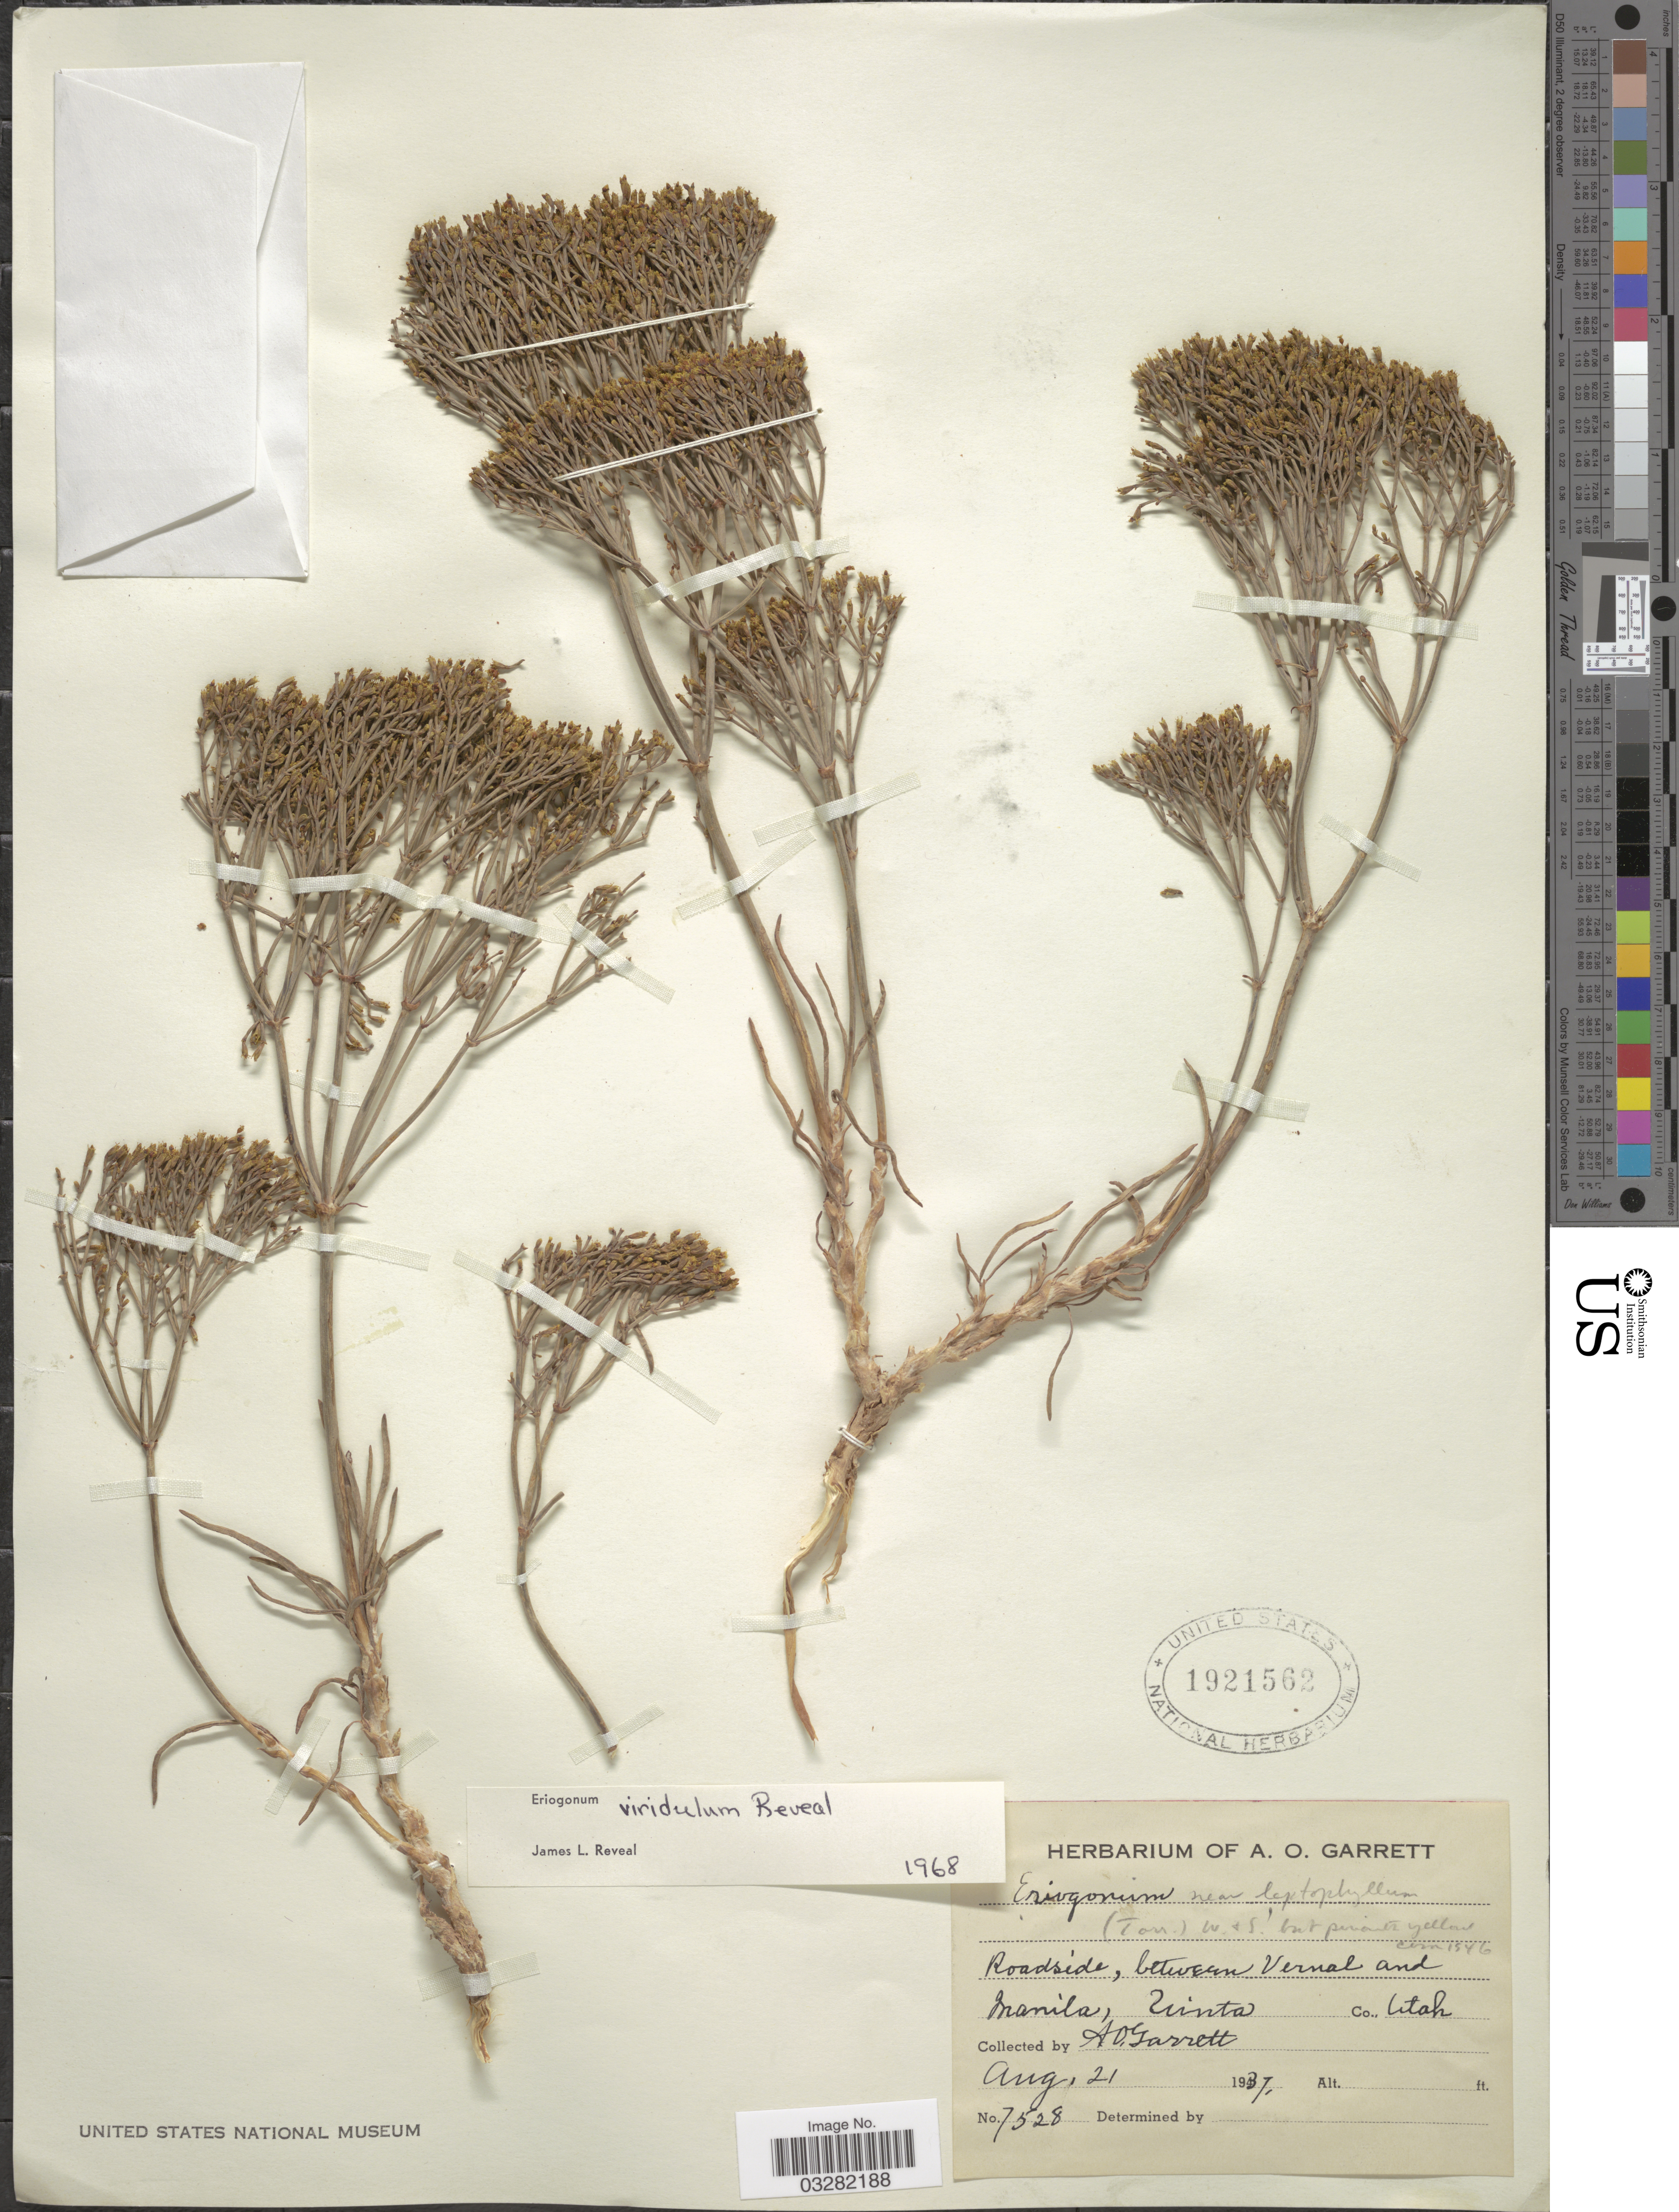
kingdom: Plantae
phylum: Tracheophyta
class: Magnoliopsida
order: Caryophyllales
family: Polygonaceae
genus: Eriogonum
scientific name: Eriogonum viridulum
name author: Reveal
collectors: A. O. Garrett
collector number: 7528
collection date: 1937-08-21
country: United States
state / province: Utah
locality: Roadside, between Vernal and Manila, Uinta Co.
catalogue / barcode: US 1921562